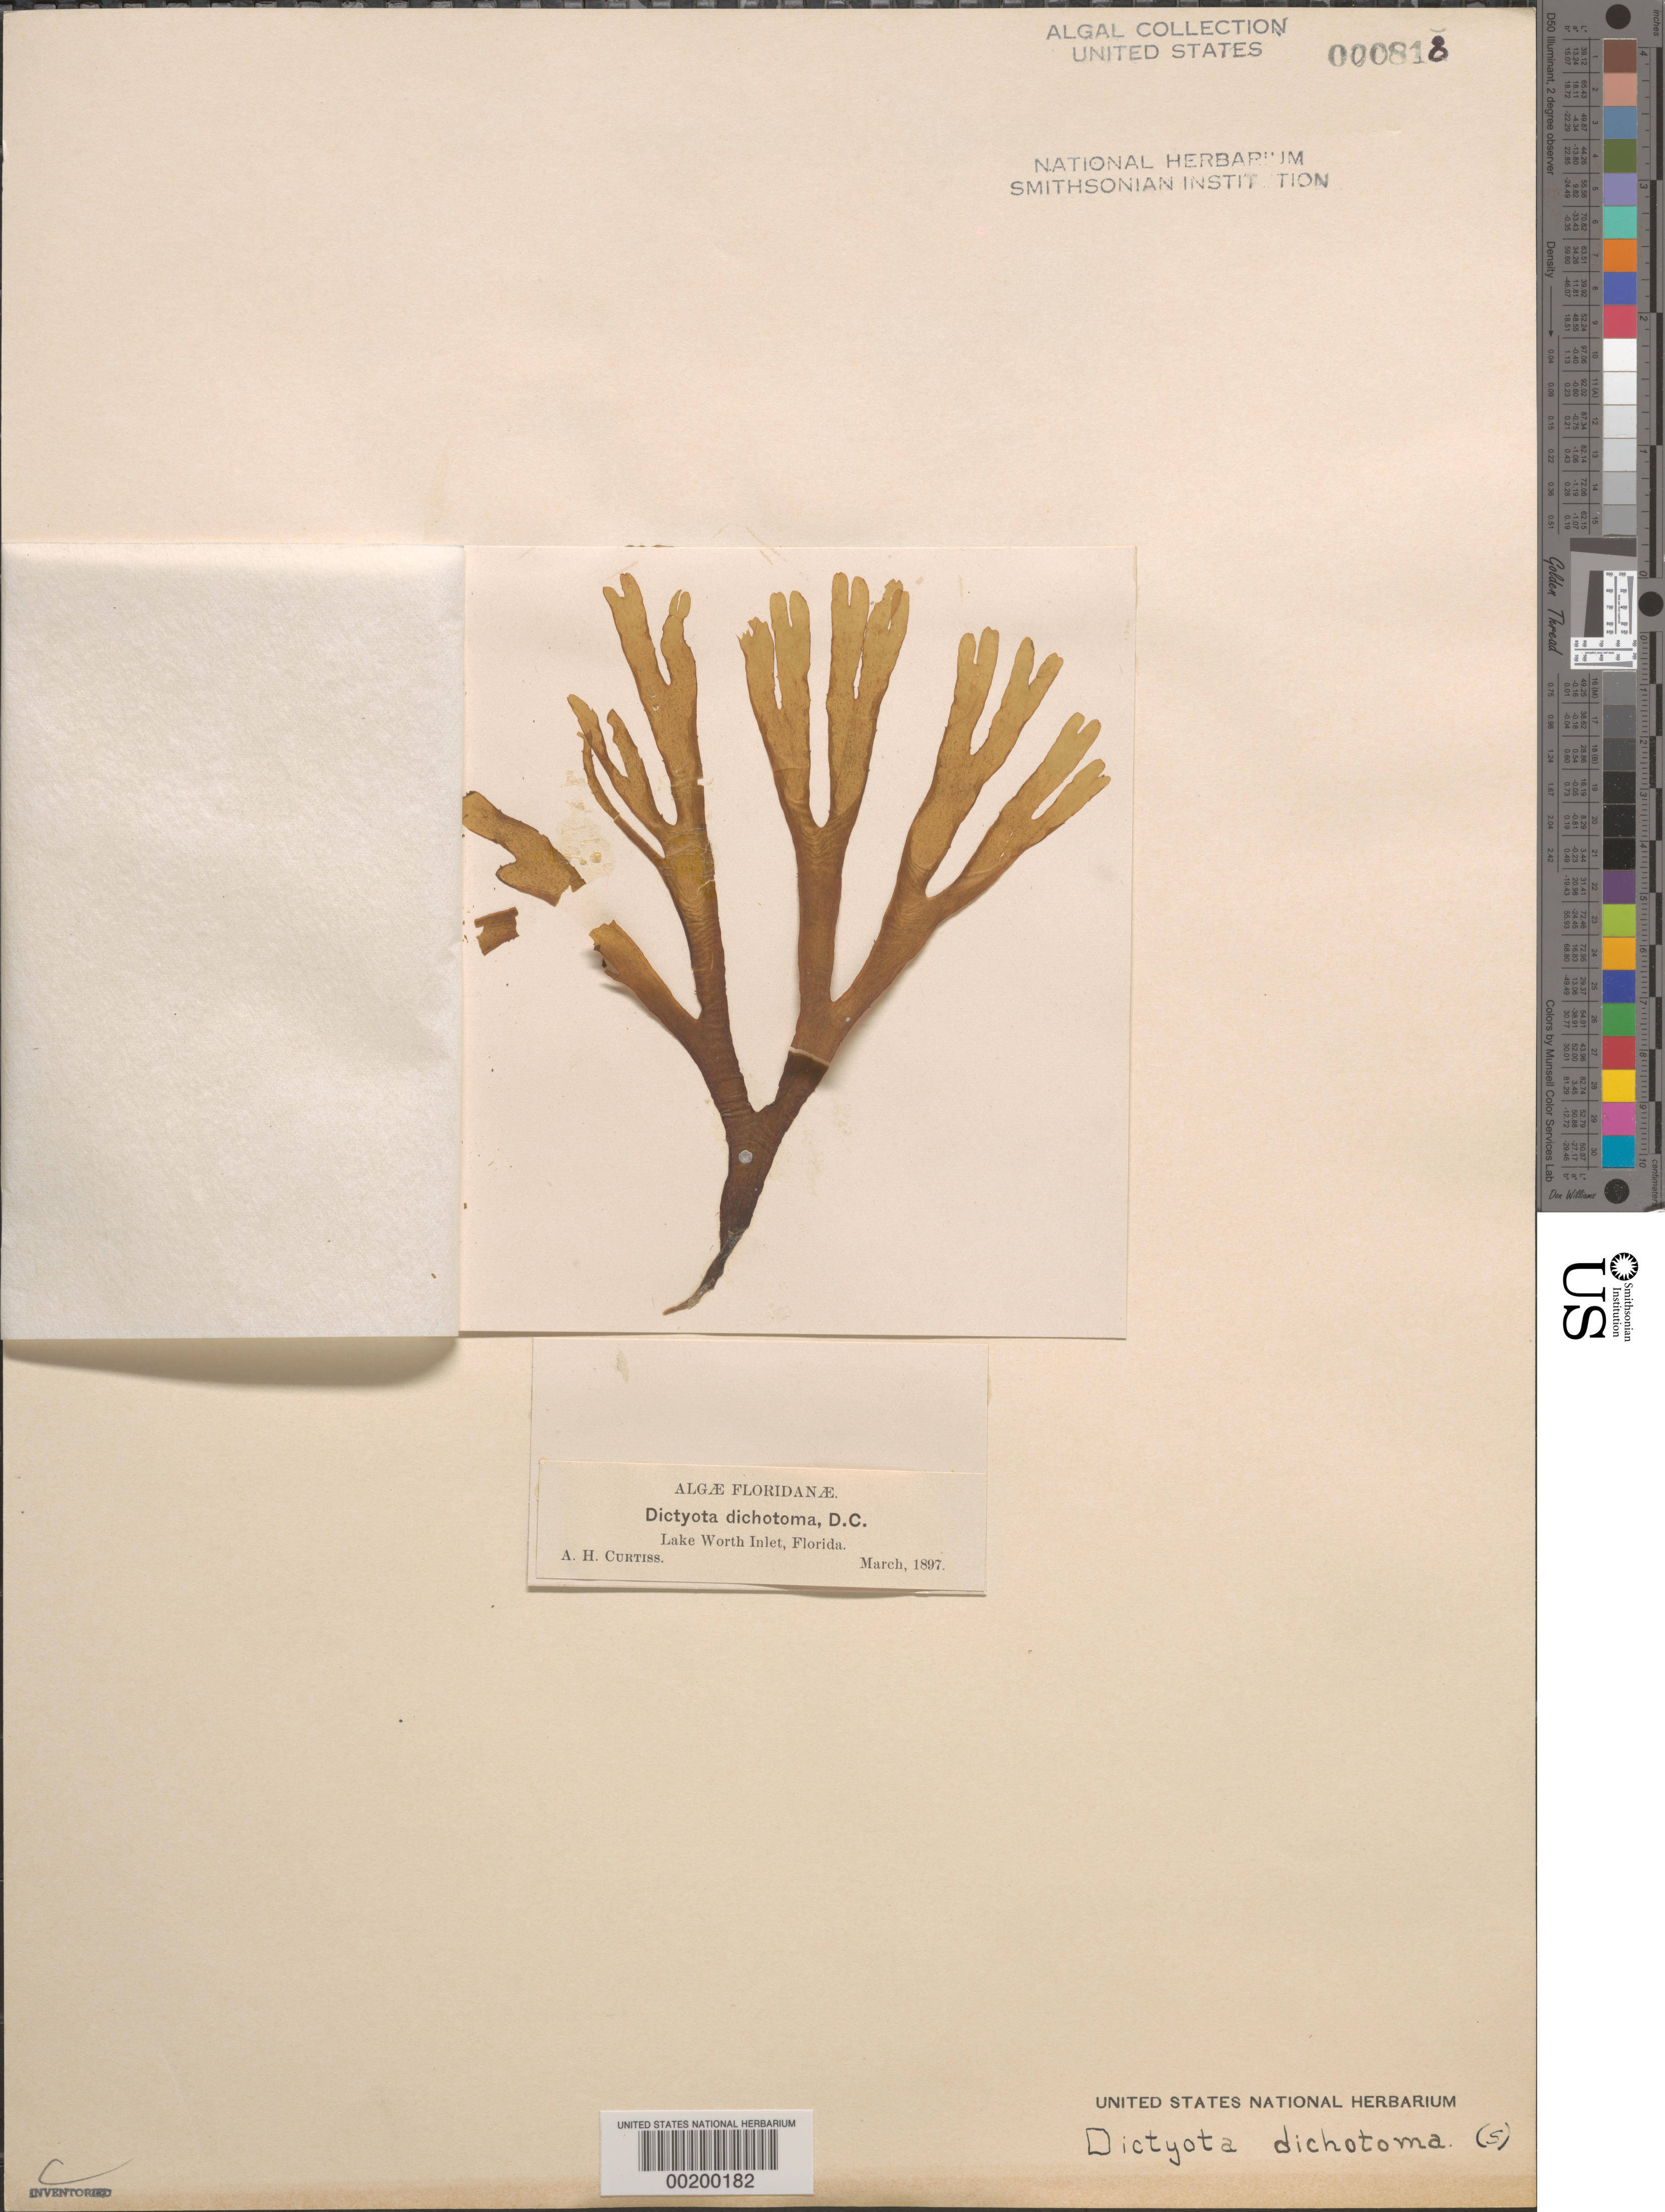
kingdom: Chromista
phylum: Ochrophyta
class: Phaeophyceae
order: Dictyotales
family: Dictyotaceae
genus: Dictyota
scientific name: Dictyota dichotoma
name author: (Huds.) J.V.Lamouroux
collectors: A. H. Curtiss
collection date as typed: Mar 1897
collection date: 1897-03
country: United States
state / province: Florida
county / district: Palm Beach County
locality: Lake Worth Inlet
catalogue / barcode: US 818